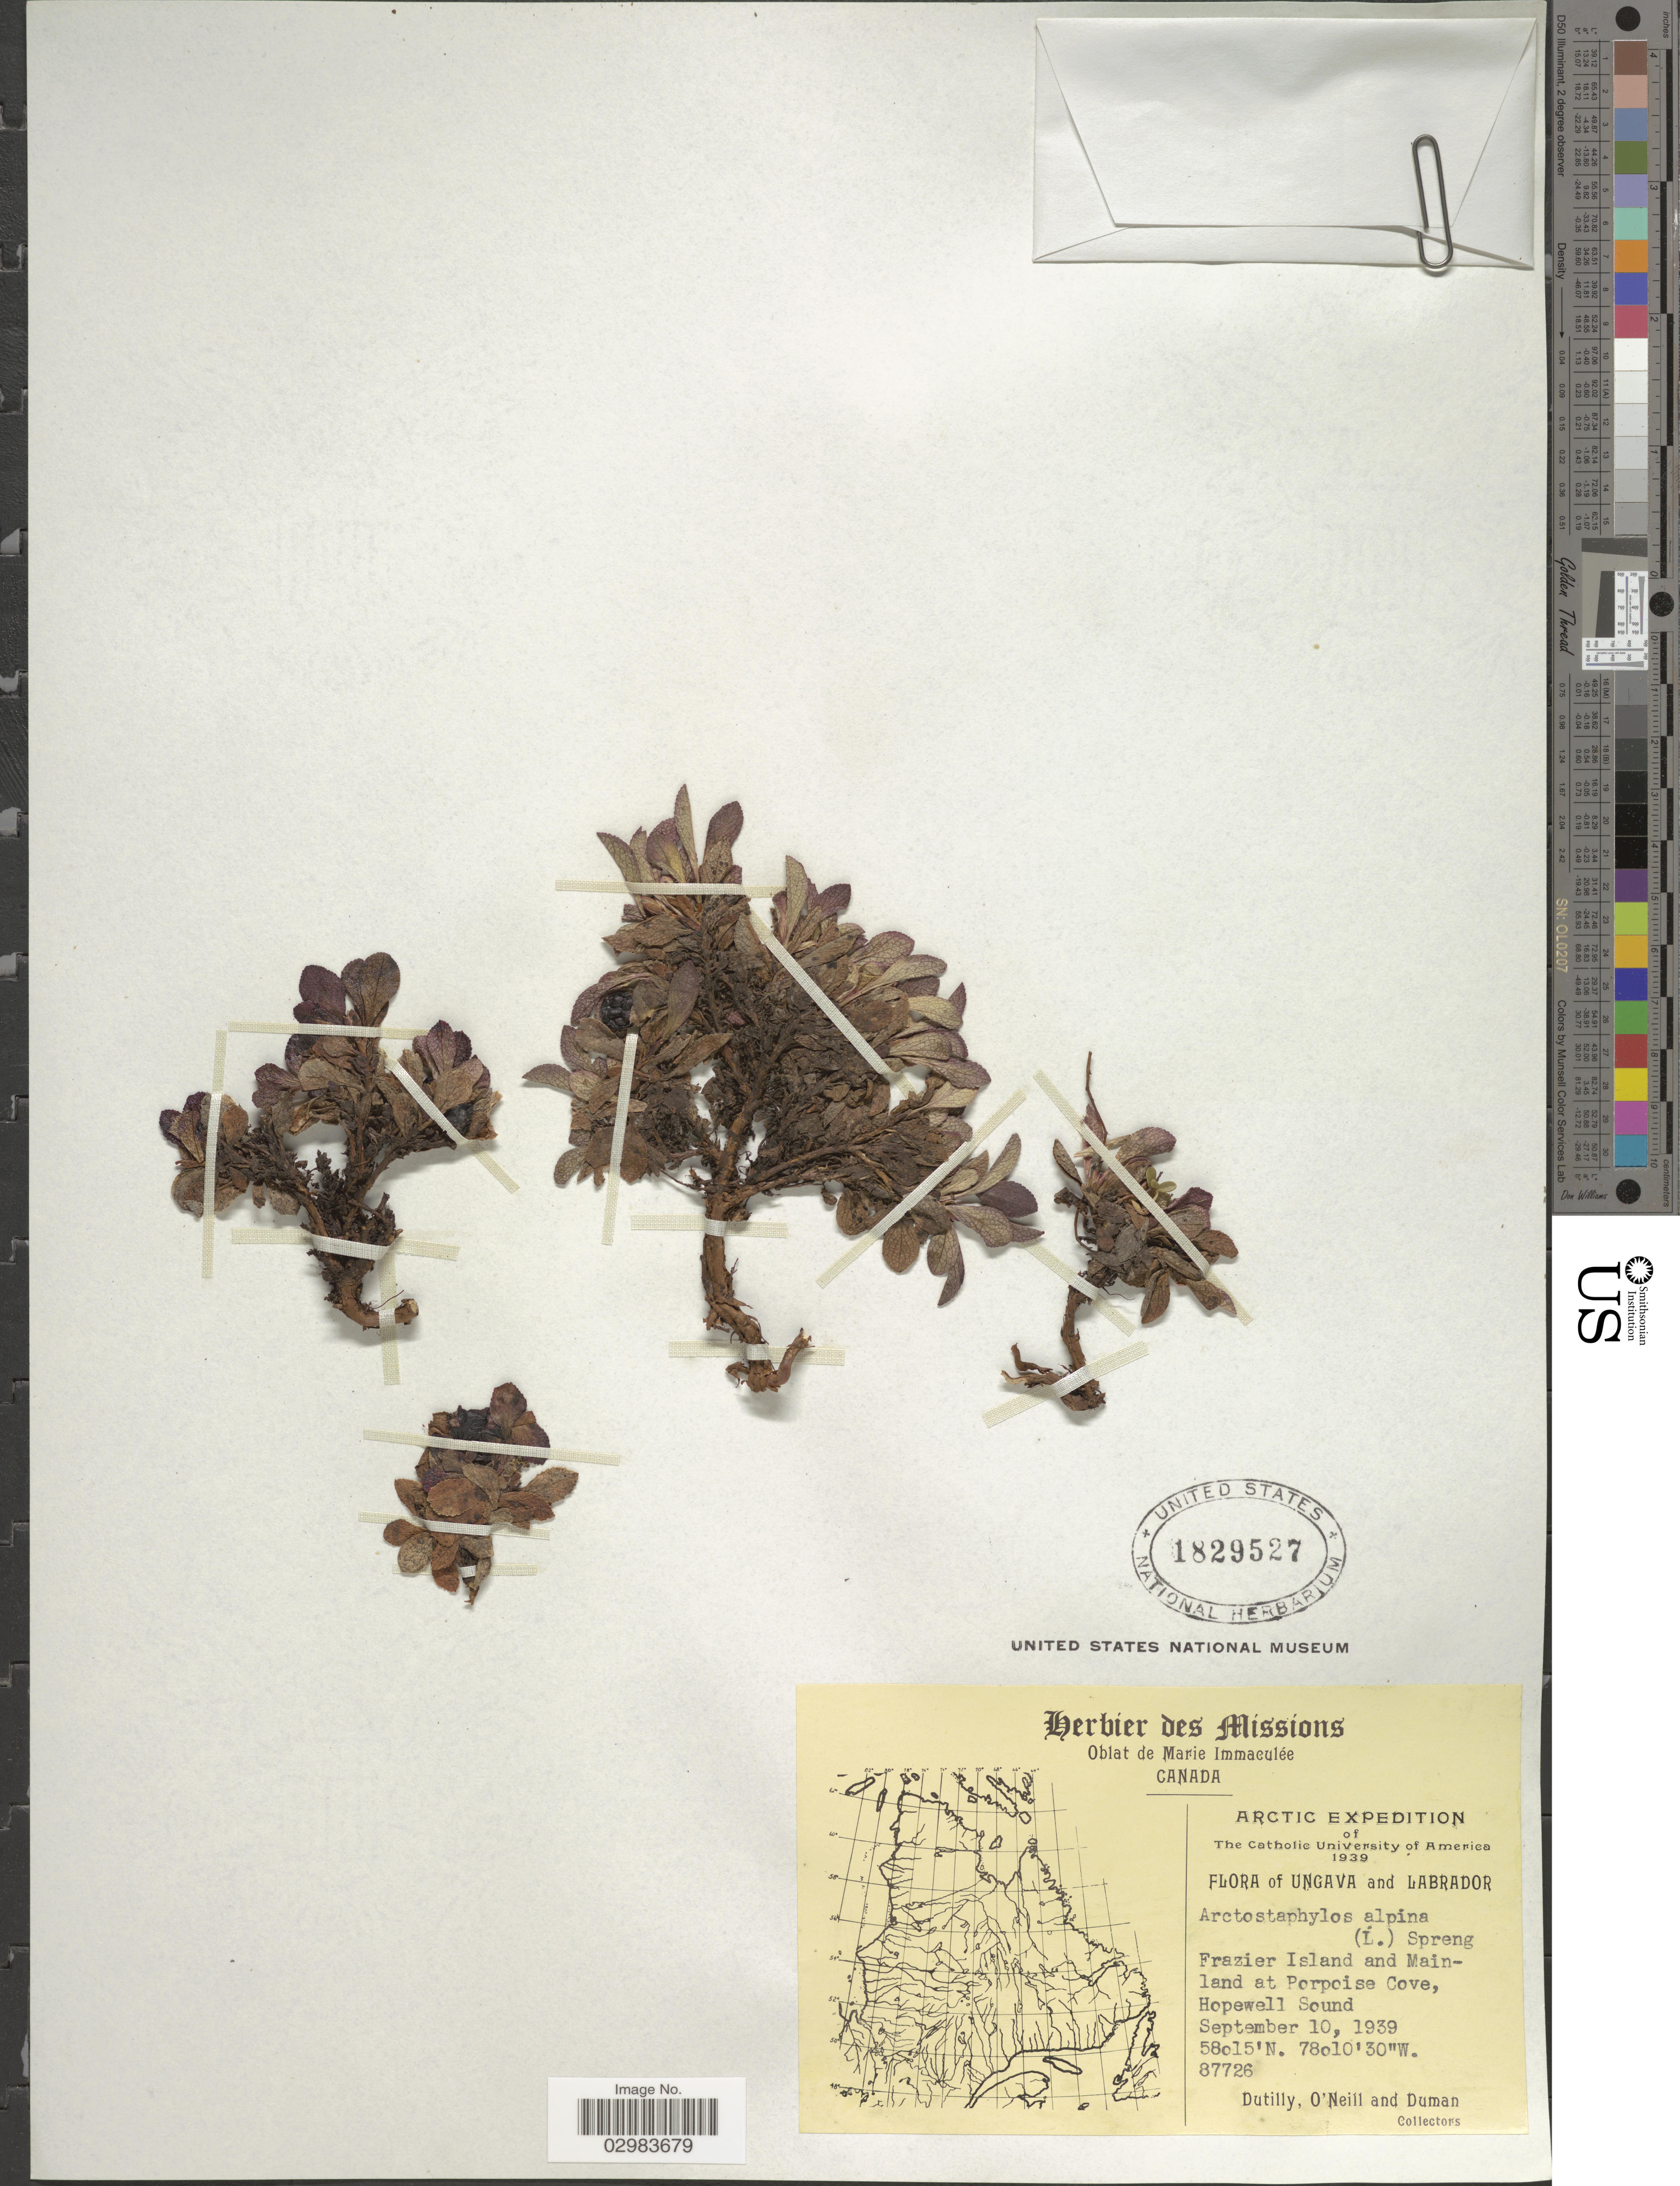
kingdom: Plantae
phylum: Tracheophyta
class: Magnoliopsida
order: Ericales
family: Ericaceae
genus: Arctostaphylos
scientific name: Arctostaphylos alpina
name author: (L.) Spreng.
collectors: -. Dutilly, O' Neill & -. Duman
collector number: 87726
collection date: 1939-09-10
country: Canada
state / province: Newfoundland and Labrador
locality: Ungava. Frazier Island and Mainland at Porpoise Cove, Hopewell Sound.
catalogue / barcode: US 1829527